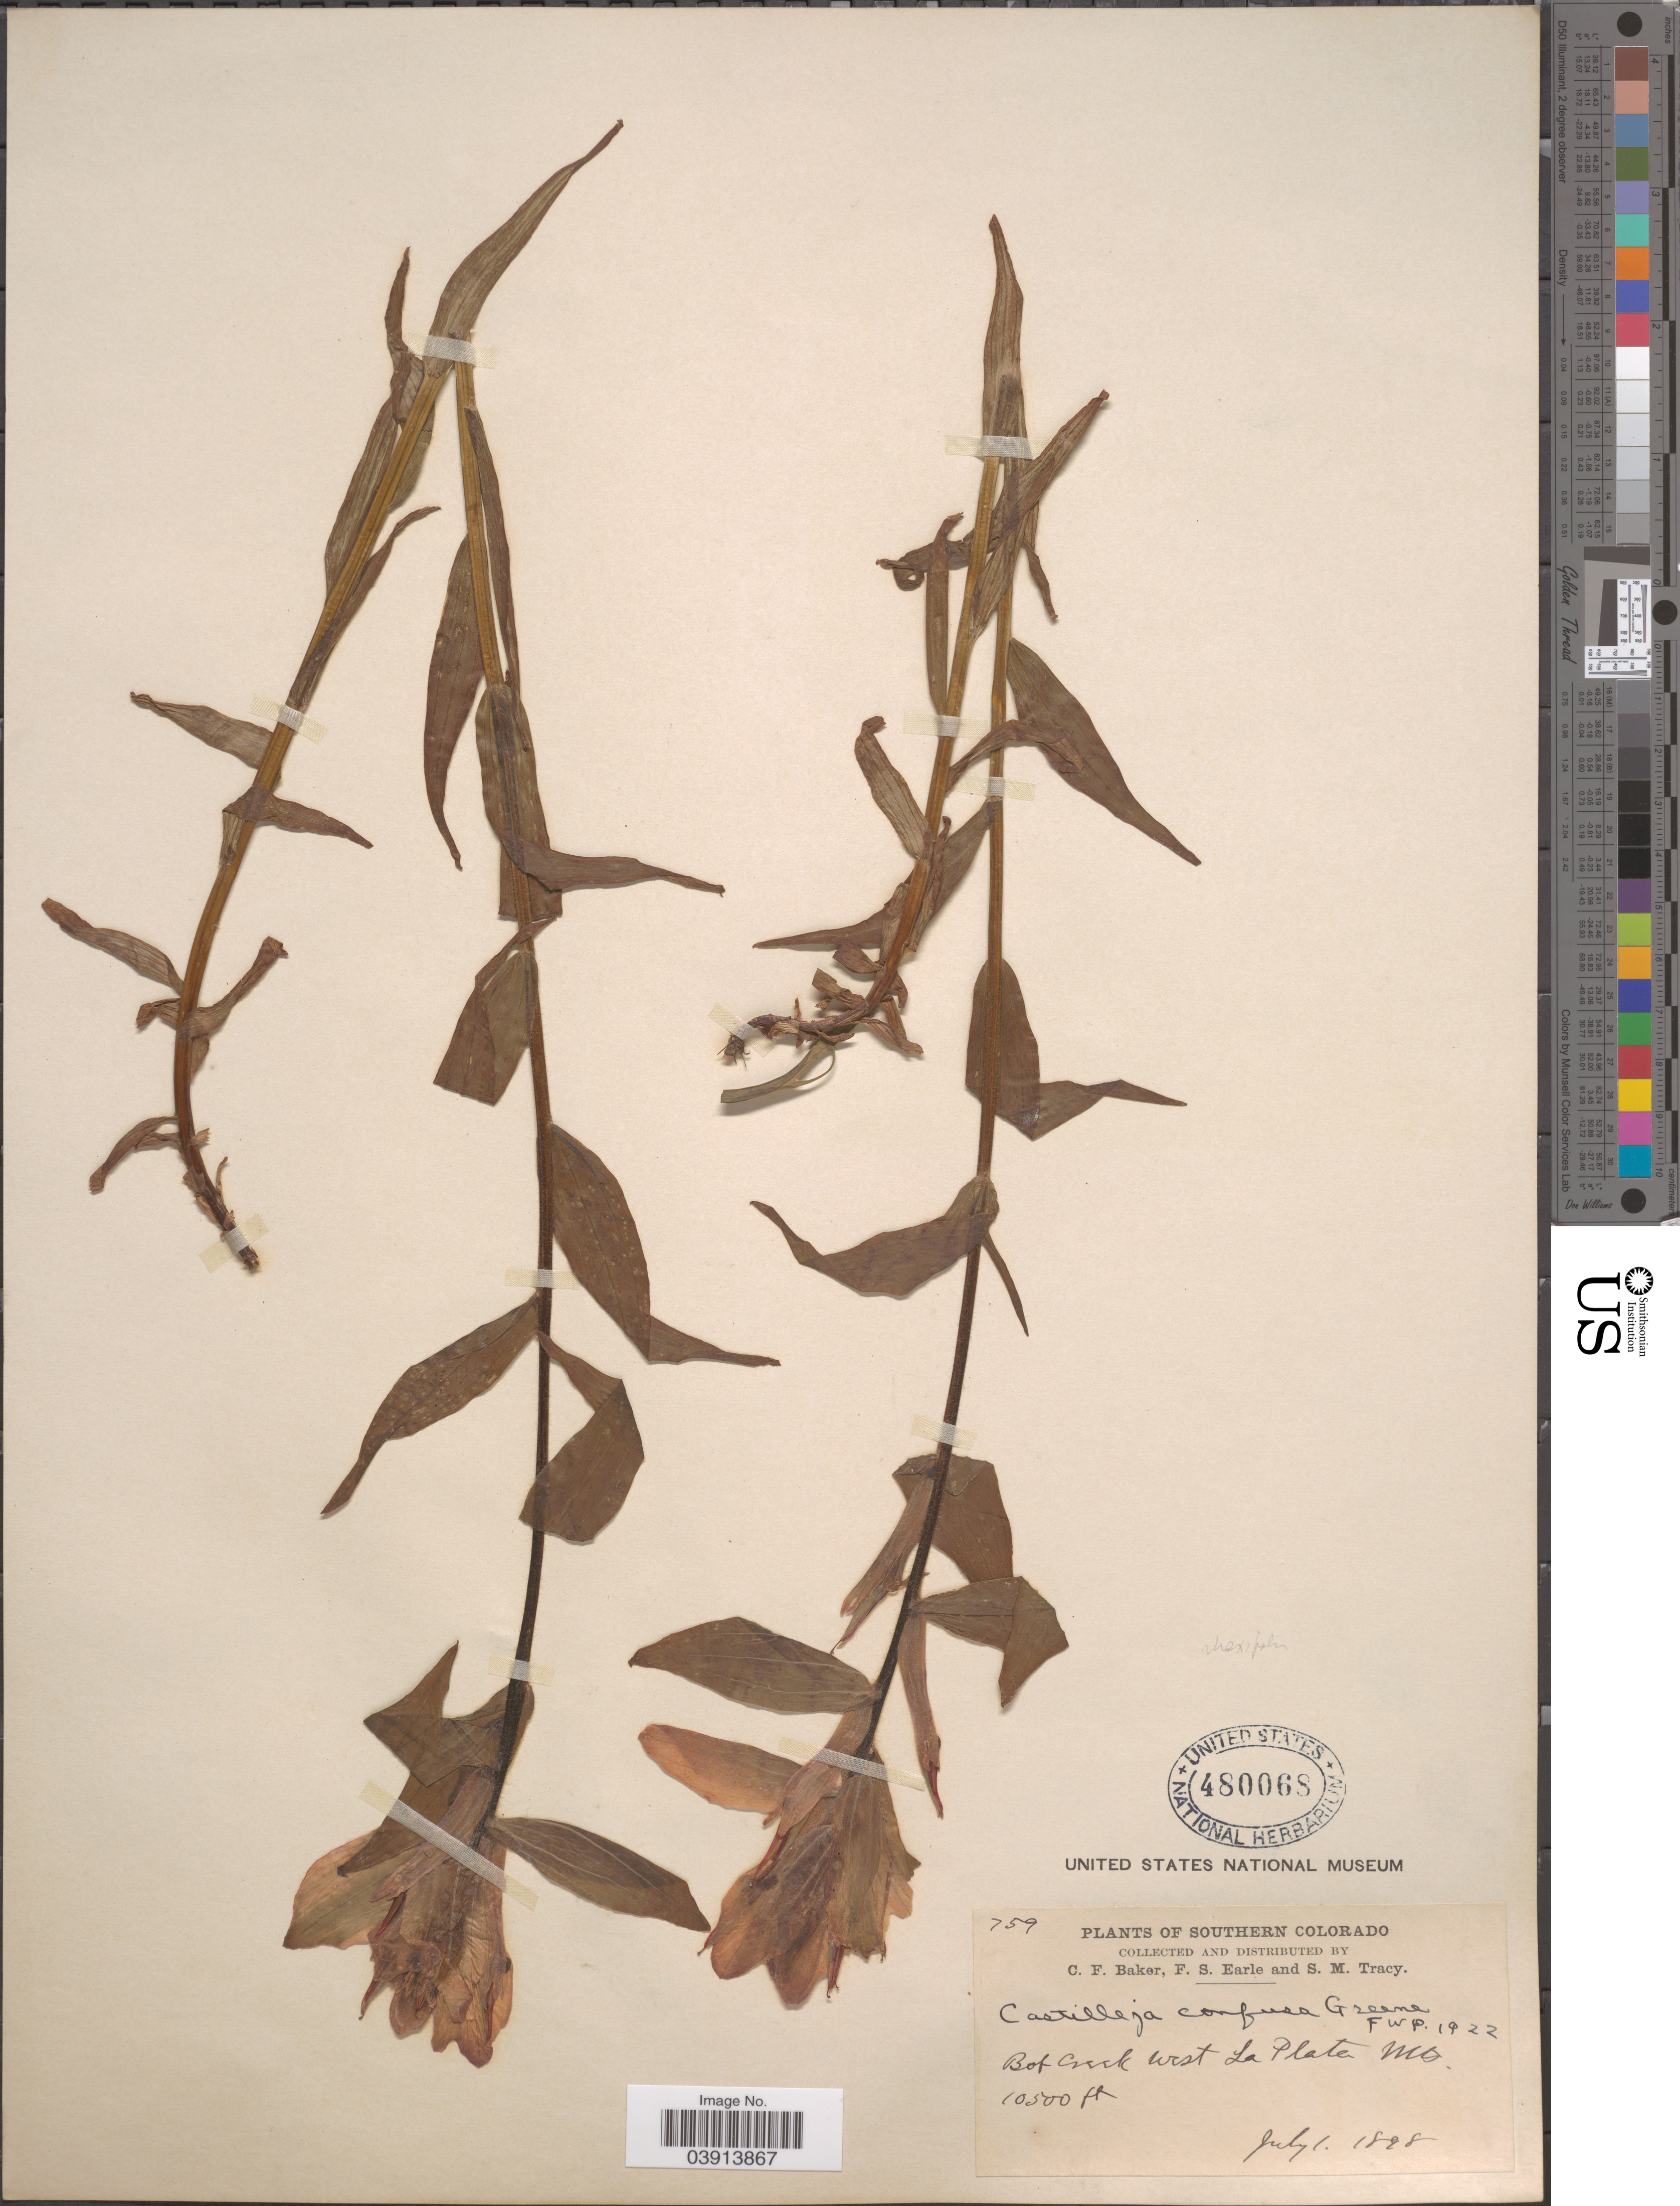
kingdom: Plantae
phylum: Tracheophyta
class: Magnoliopsida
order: Lamiales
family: Orobanchaceae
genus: Castilleja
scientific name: Castilleja rhexiifolia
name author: Rydb.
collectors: C. F. Baker, F. S. Earle & S. M. Tracy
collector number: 759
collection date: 1898-07-01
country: United States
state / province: Colorado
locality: Southern Colorado. Bob Creek west La Plata Mts.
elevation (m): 3200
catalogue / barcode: US 480068